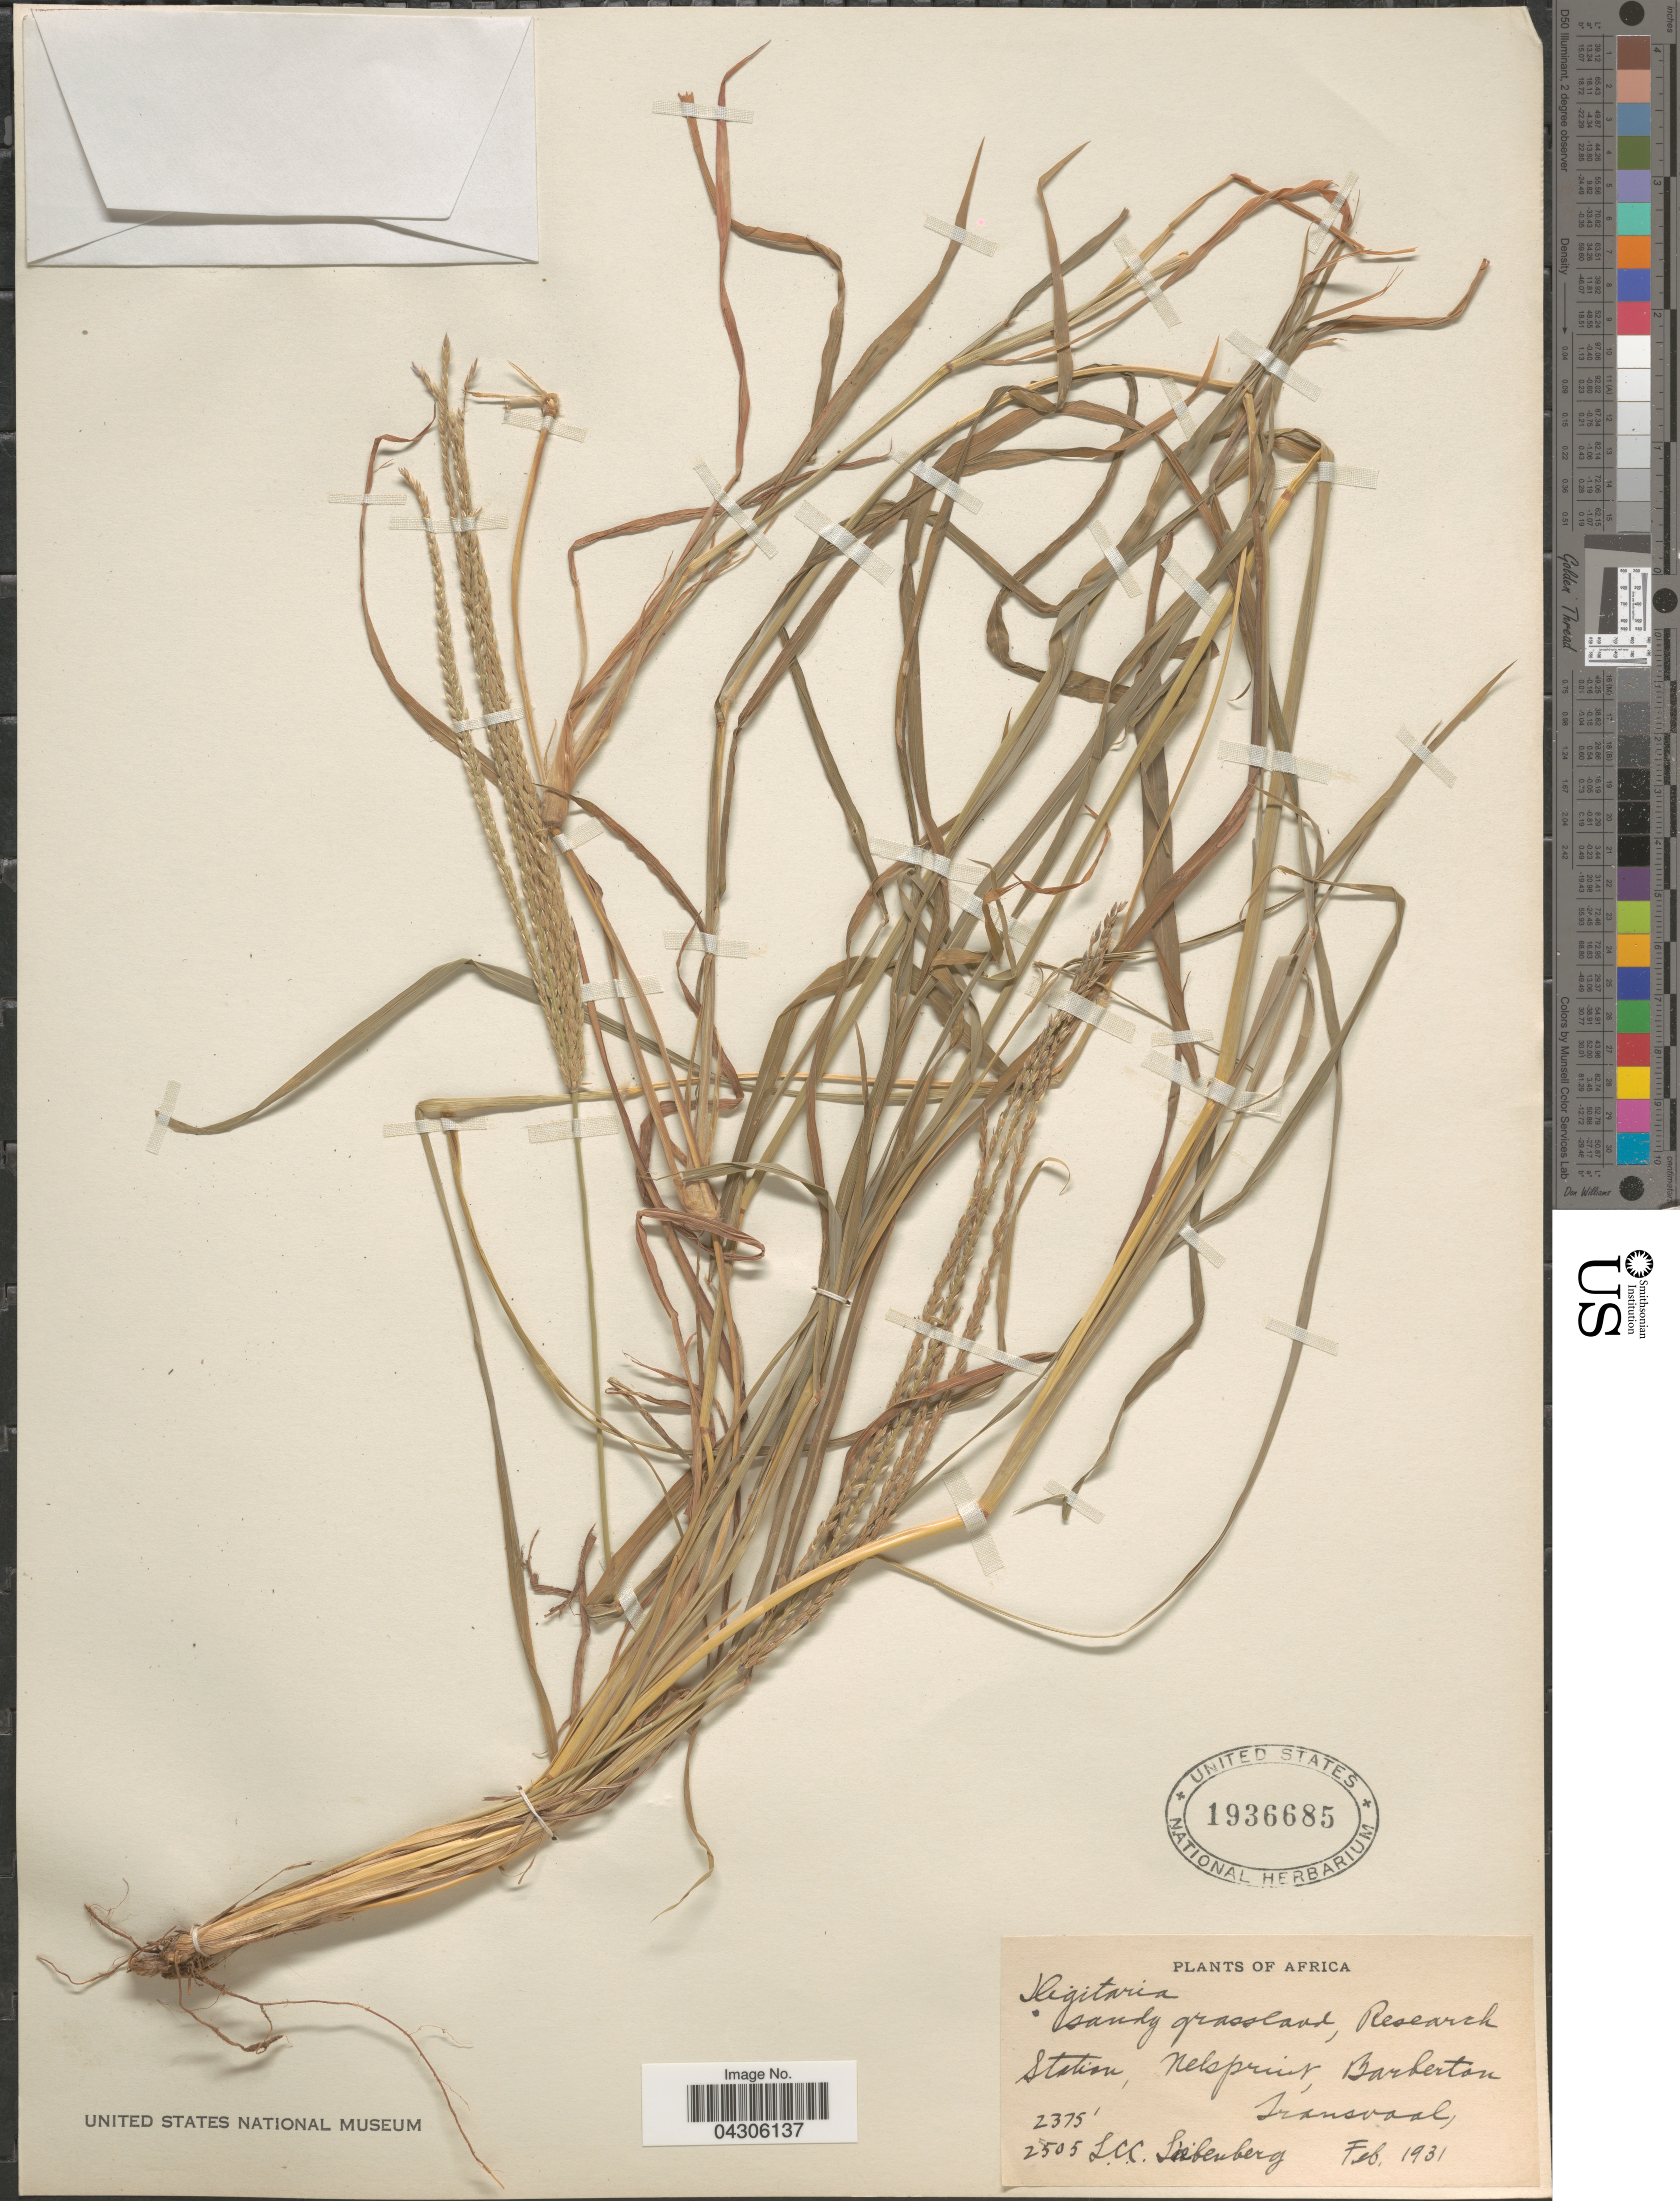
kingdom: Plantae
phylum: Tracheophyta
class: Liliopsida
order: Poales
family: Poaceae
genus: Digitaria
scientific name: Digitaria sp.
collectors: L. Liebenberg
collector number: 2505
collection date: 1931-02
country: South Africa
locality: Sandy grassland, Research Station, Nelspruit, Barberton Transvaal.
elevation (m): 724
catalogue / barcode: US 1936685